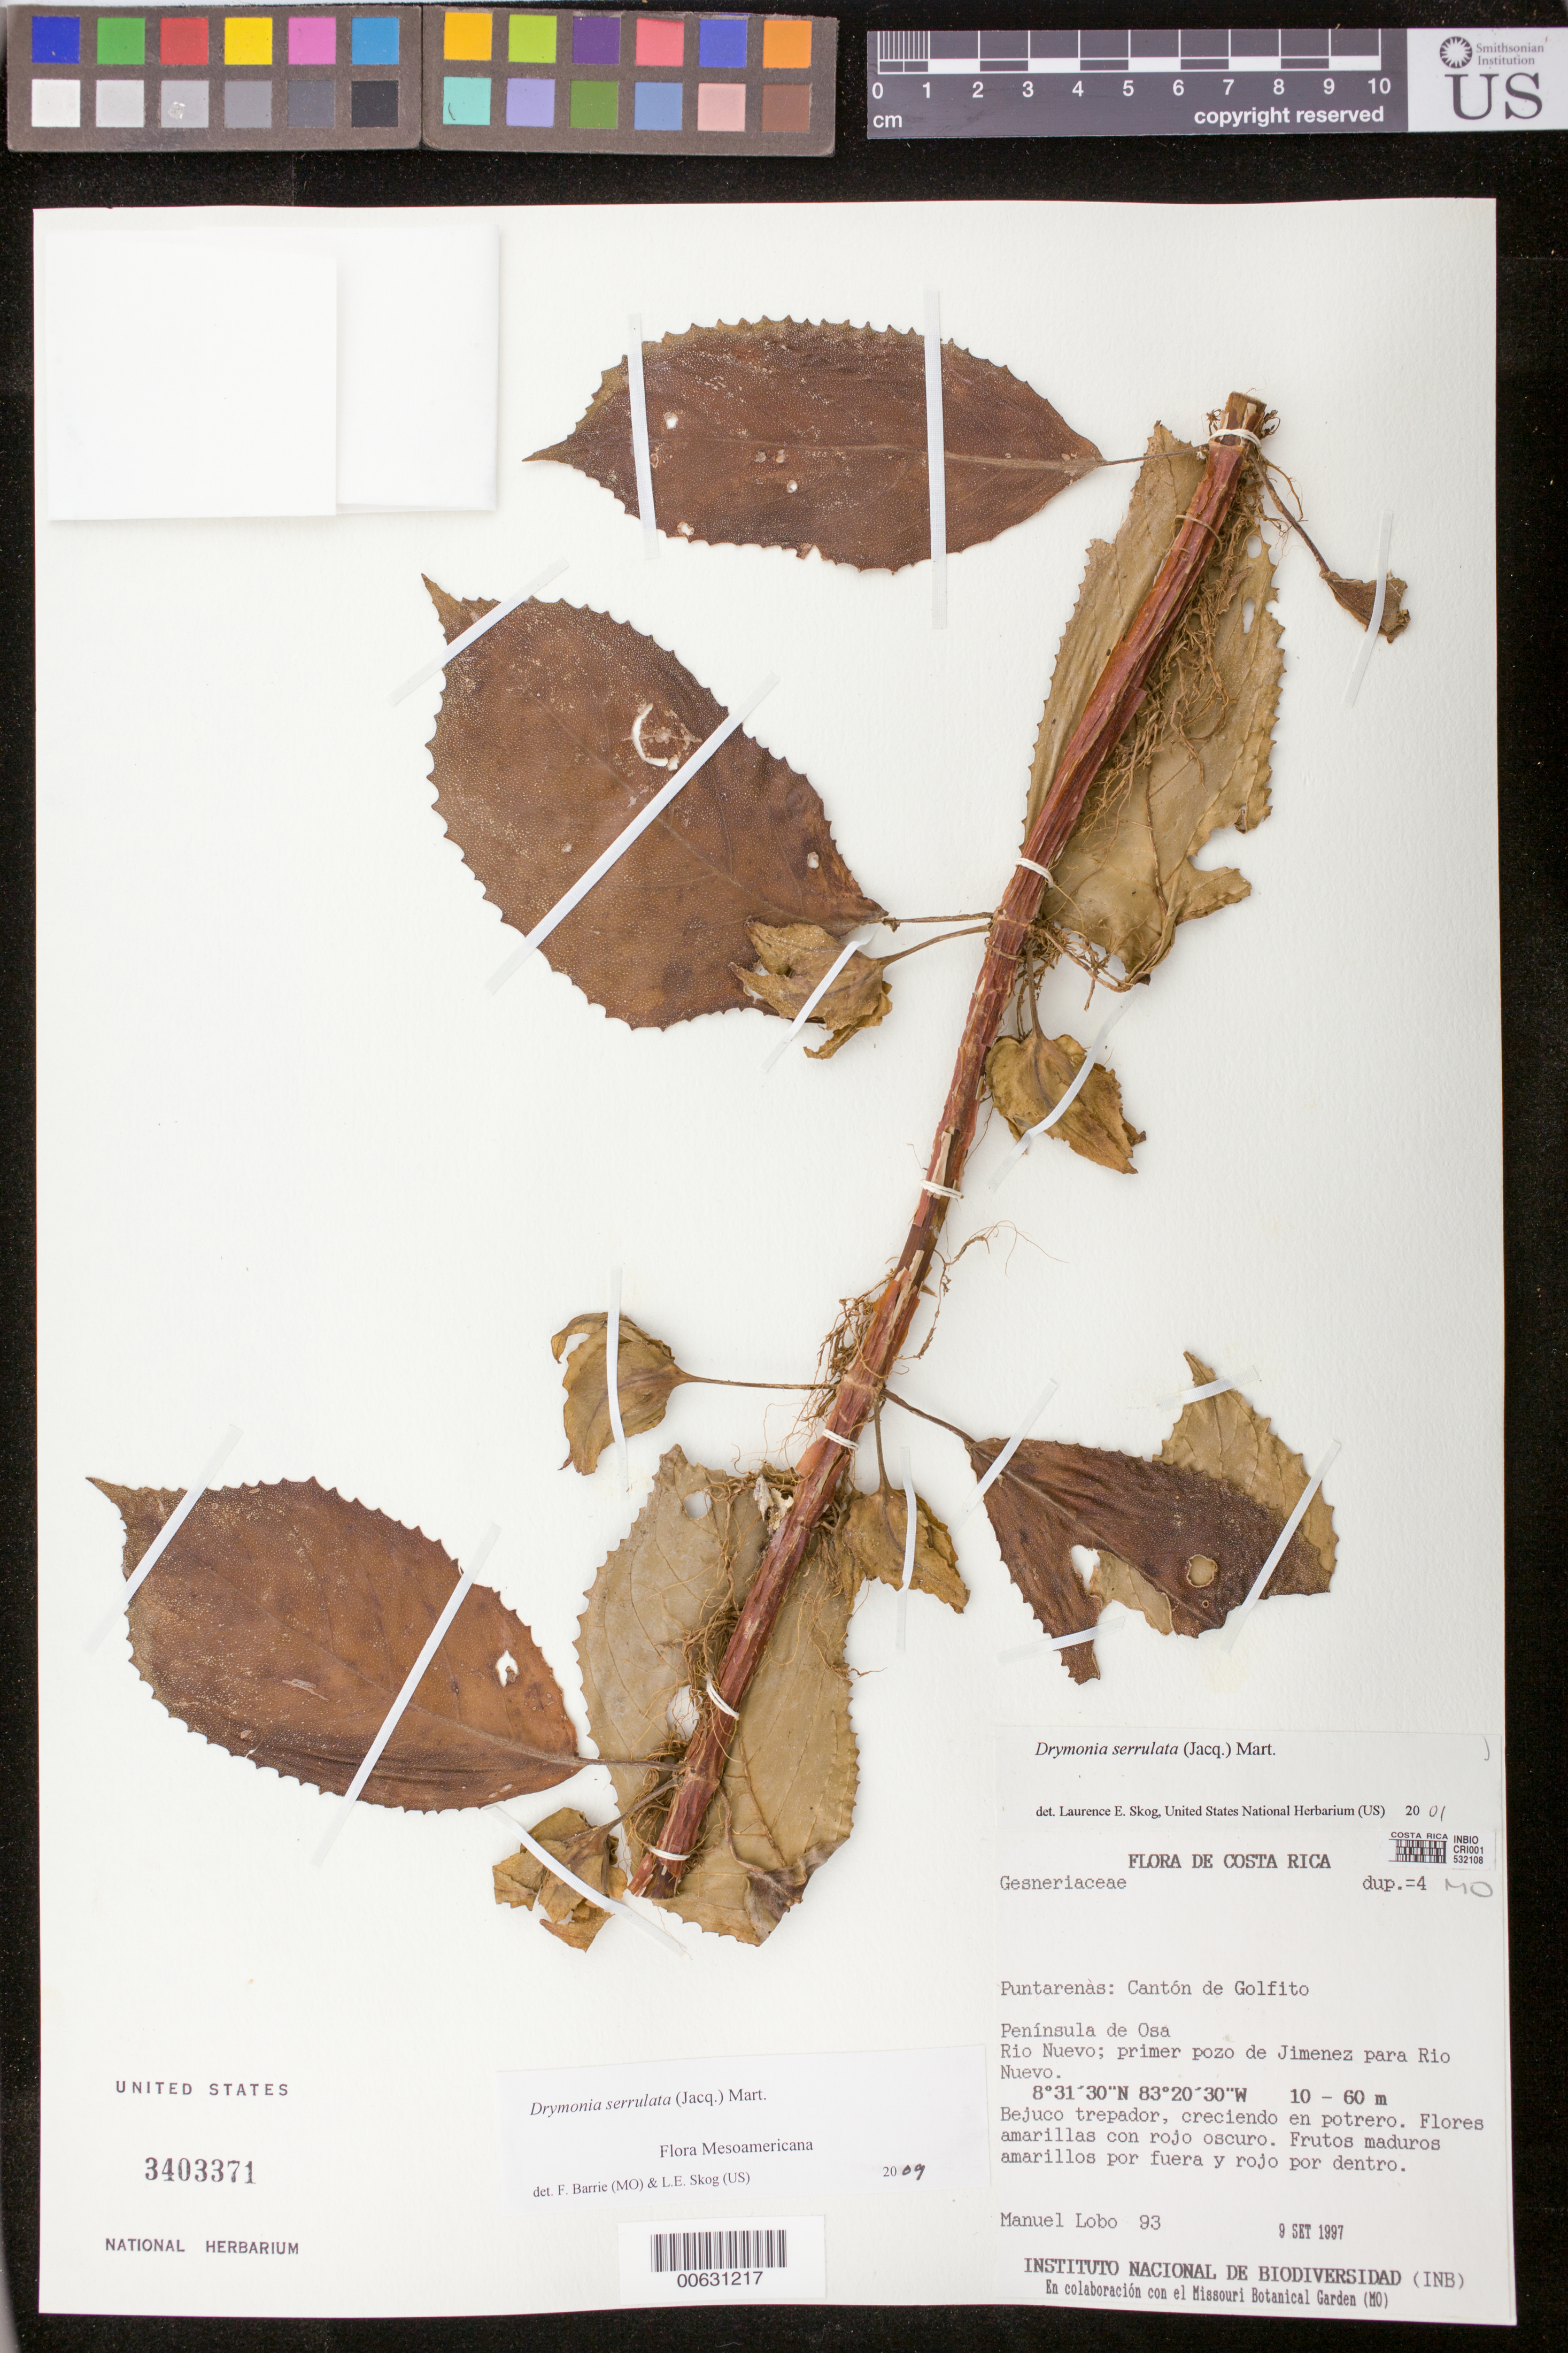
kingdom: Plantae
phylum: Tracheophyta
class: Magnoliopsida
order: Lamiales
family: Gesneriaceae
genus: Drymonia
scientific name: Drymonia serrulata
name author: (Jacq.) Mart.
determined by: Skog, Laurence E.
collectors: M. Lobo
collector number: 93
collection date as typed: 09 Sep 1997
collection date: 1997-09-09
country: Costa Rica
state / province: Puntarenas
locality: Cantón de Golfito, Península de Osa, Rio Nuevo, primer pozo de Jimenez para Rio Nuevo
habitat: Creciendo en potrero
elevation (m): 10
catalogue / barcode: US 3403371